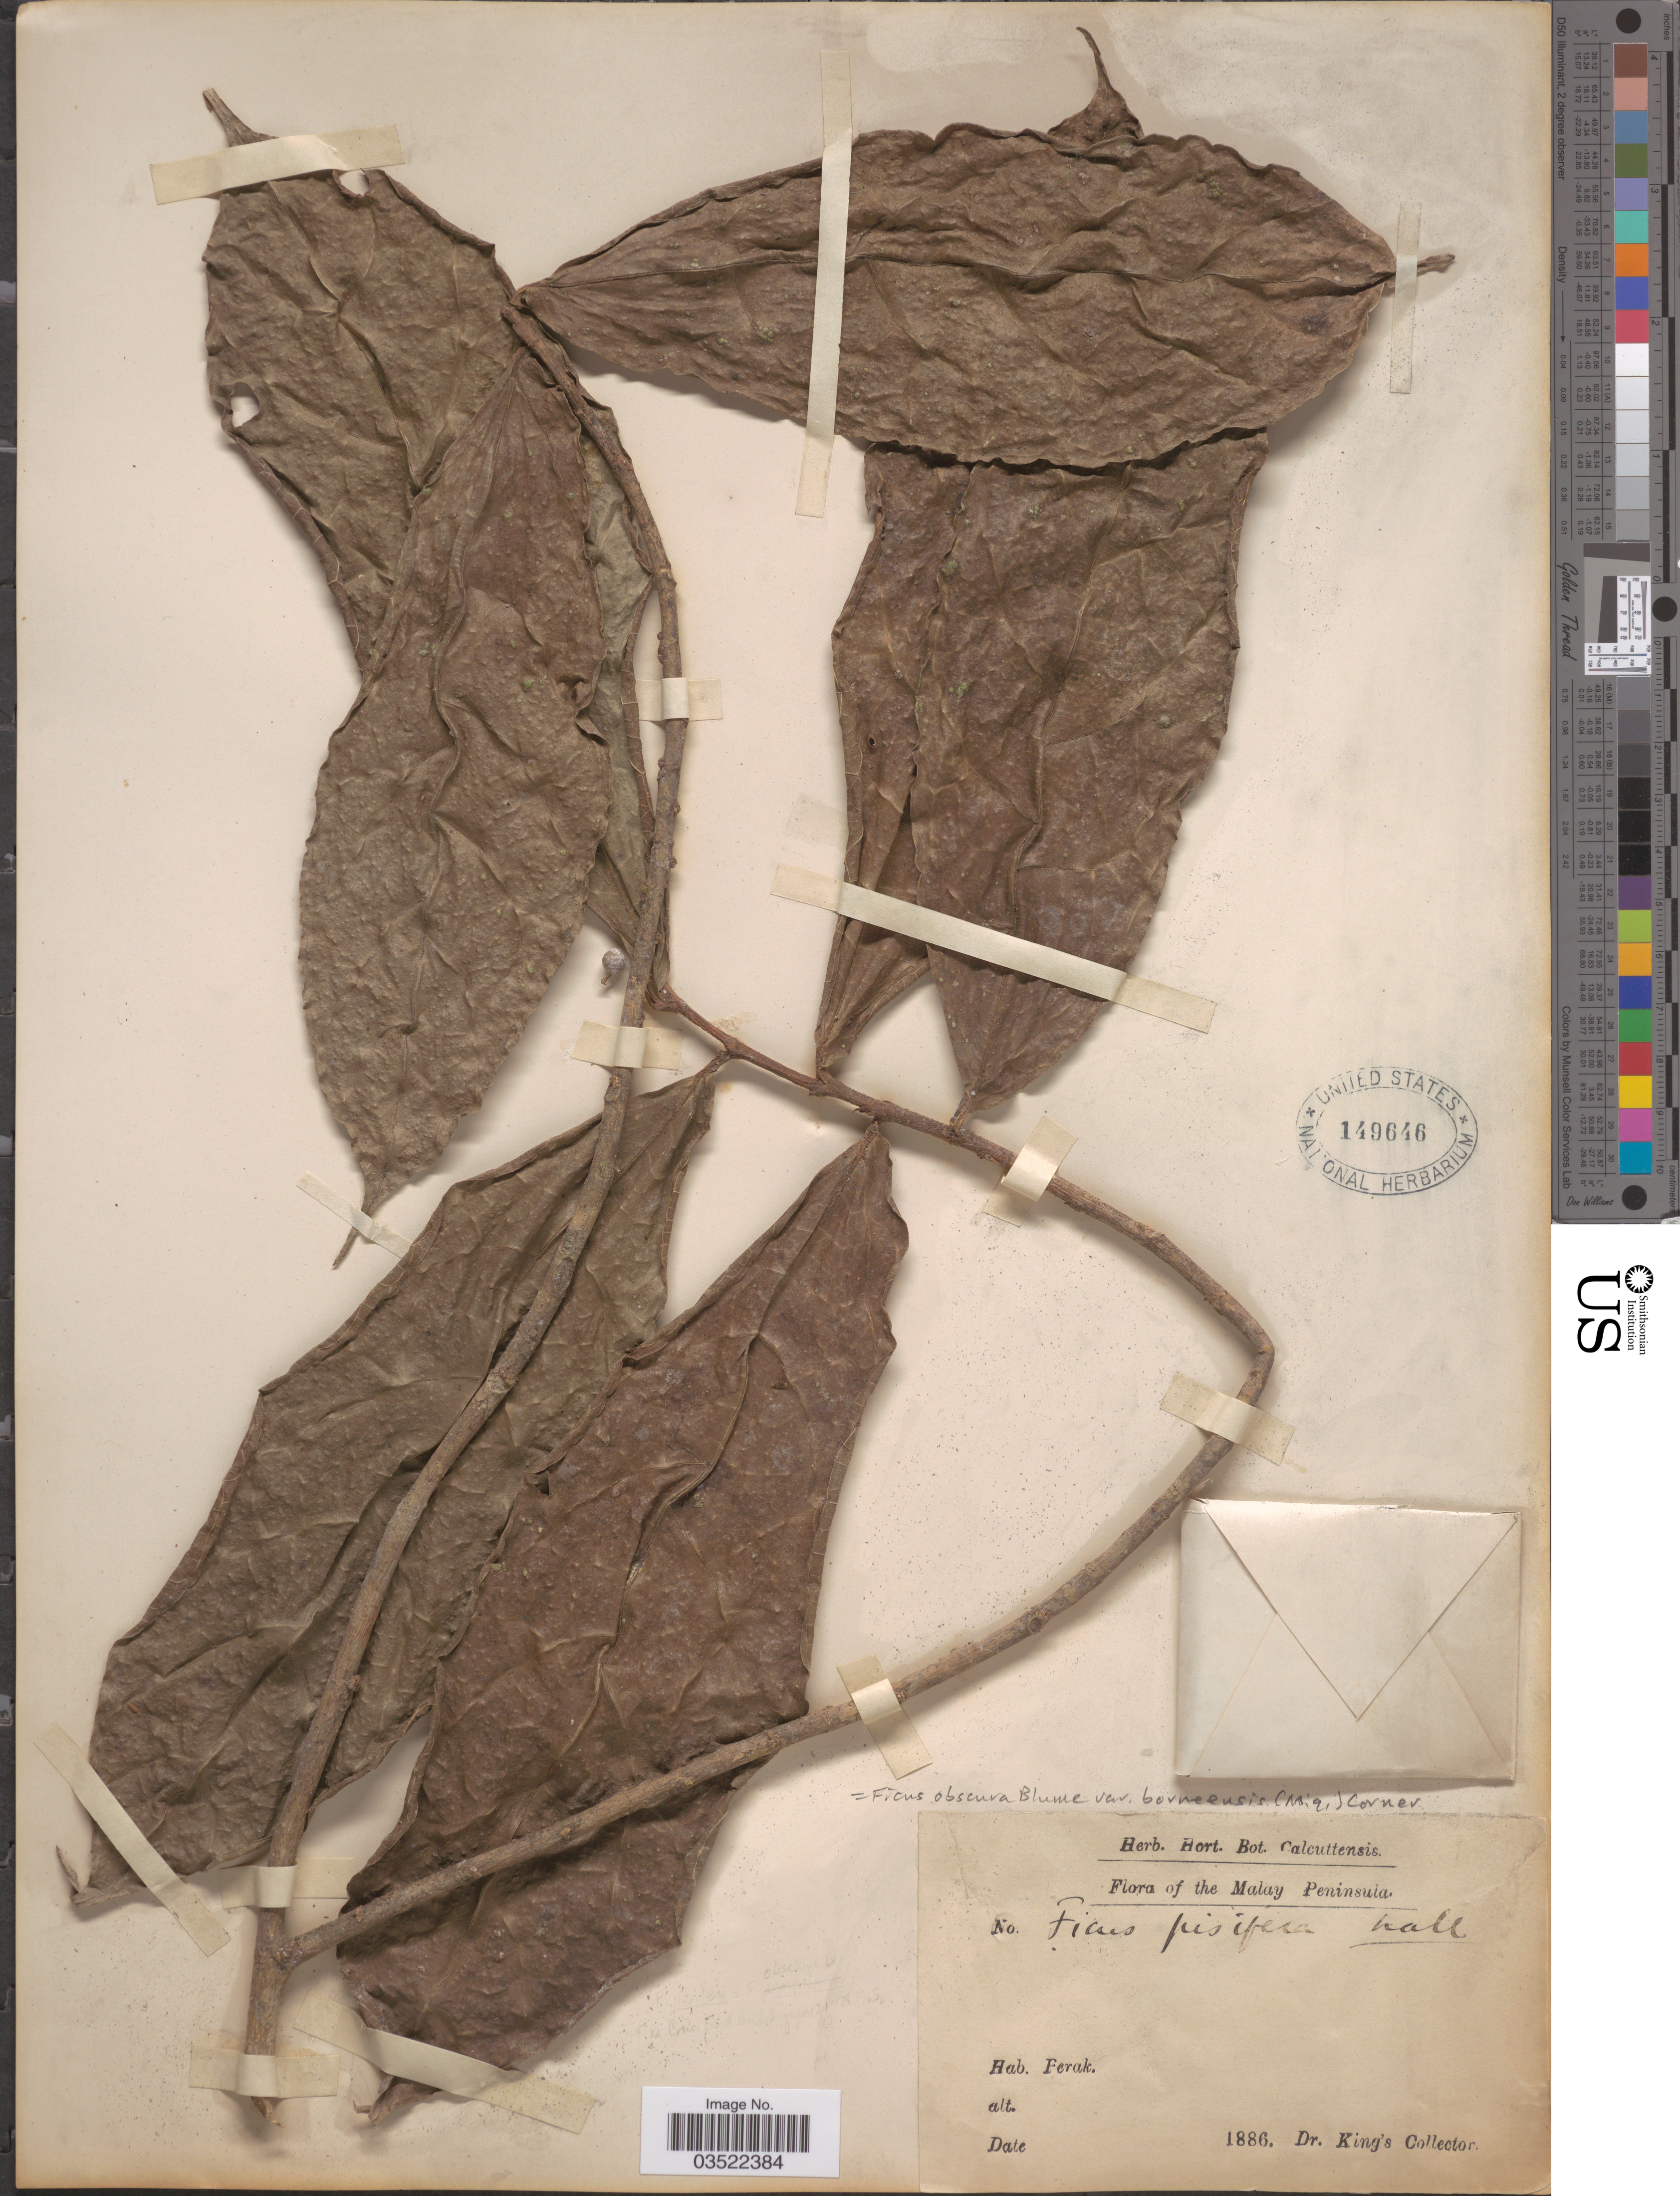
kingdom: Plantae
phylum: Tracheophyta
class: Magnoliopsida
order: Rosales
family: Moraceae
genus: Ficus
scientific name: Ficus obscura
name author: Blume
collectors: Dr. King's collector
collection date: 1886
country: Malaysia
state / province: Perak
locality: The Malay Peninsula.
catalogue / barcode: US 149646